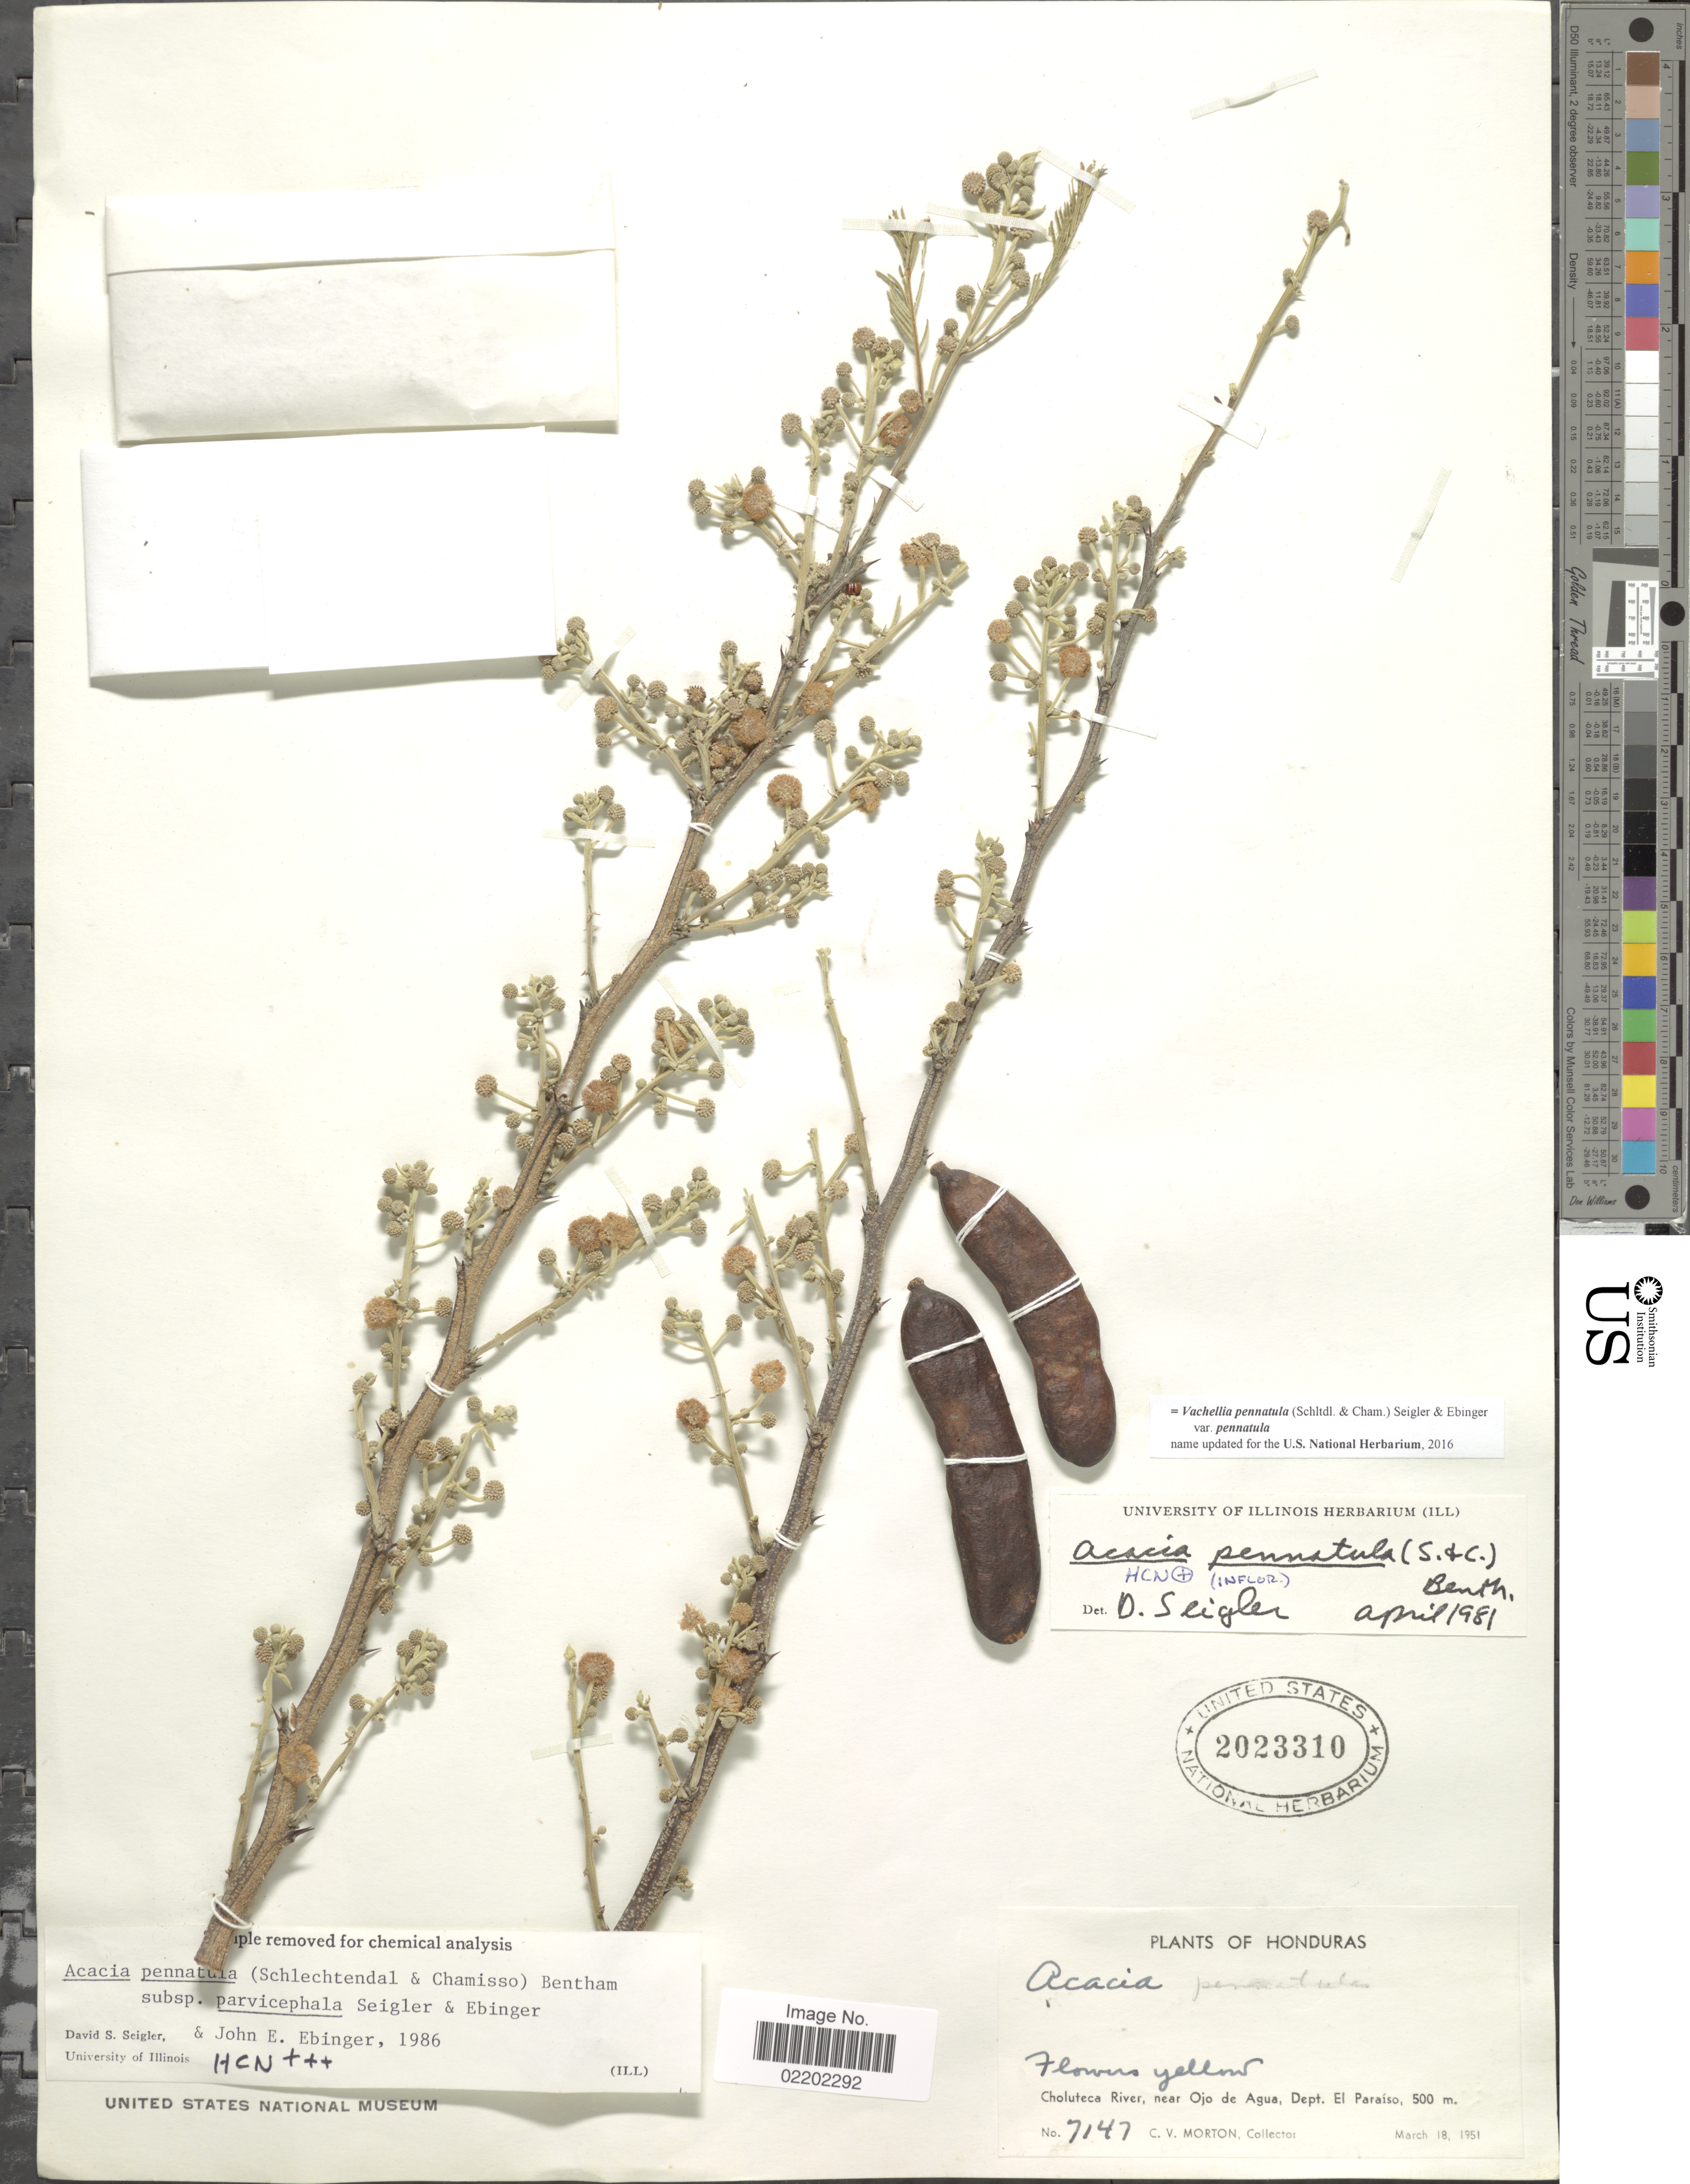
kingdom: Plantae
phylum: Tracheophyta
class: Magnoliopsida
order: Fabales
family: Fabaceae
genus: Vachellia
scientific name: Vachellia pennatula var. pennatula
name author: (Schltdl. & Cham.) Seigler & Ebinger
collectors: C. V. Morton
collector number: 7147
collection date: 1951-03-18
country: Honduras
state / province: El Paraíso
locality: Choluteca River, near Ojo de Agua, Dept El Paraíso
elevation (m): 500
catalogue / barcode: US 2023310